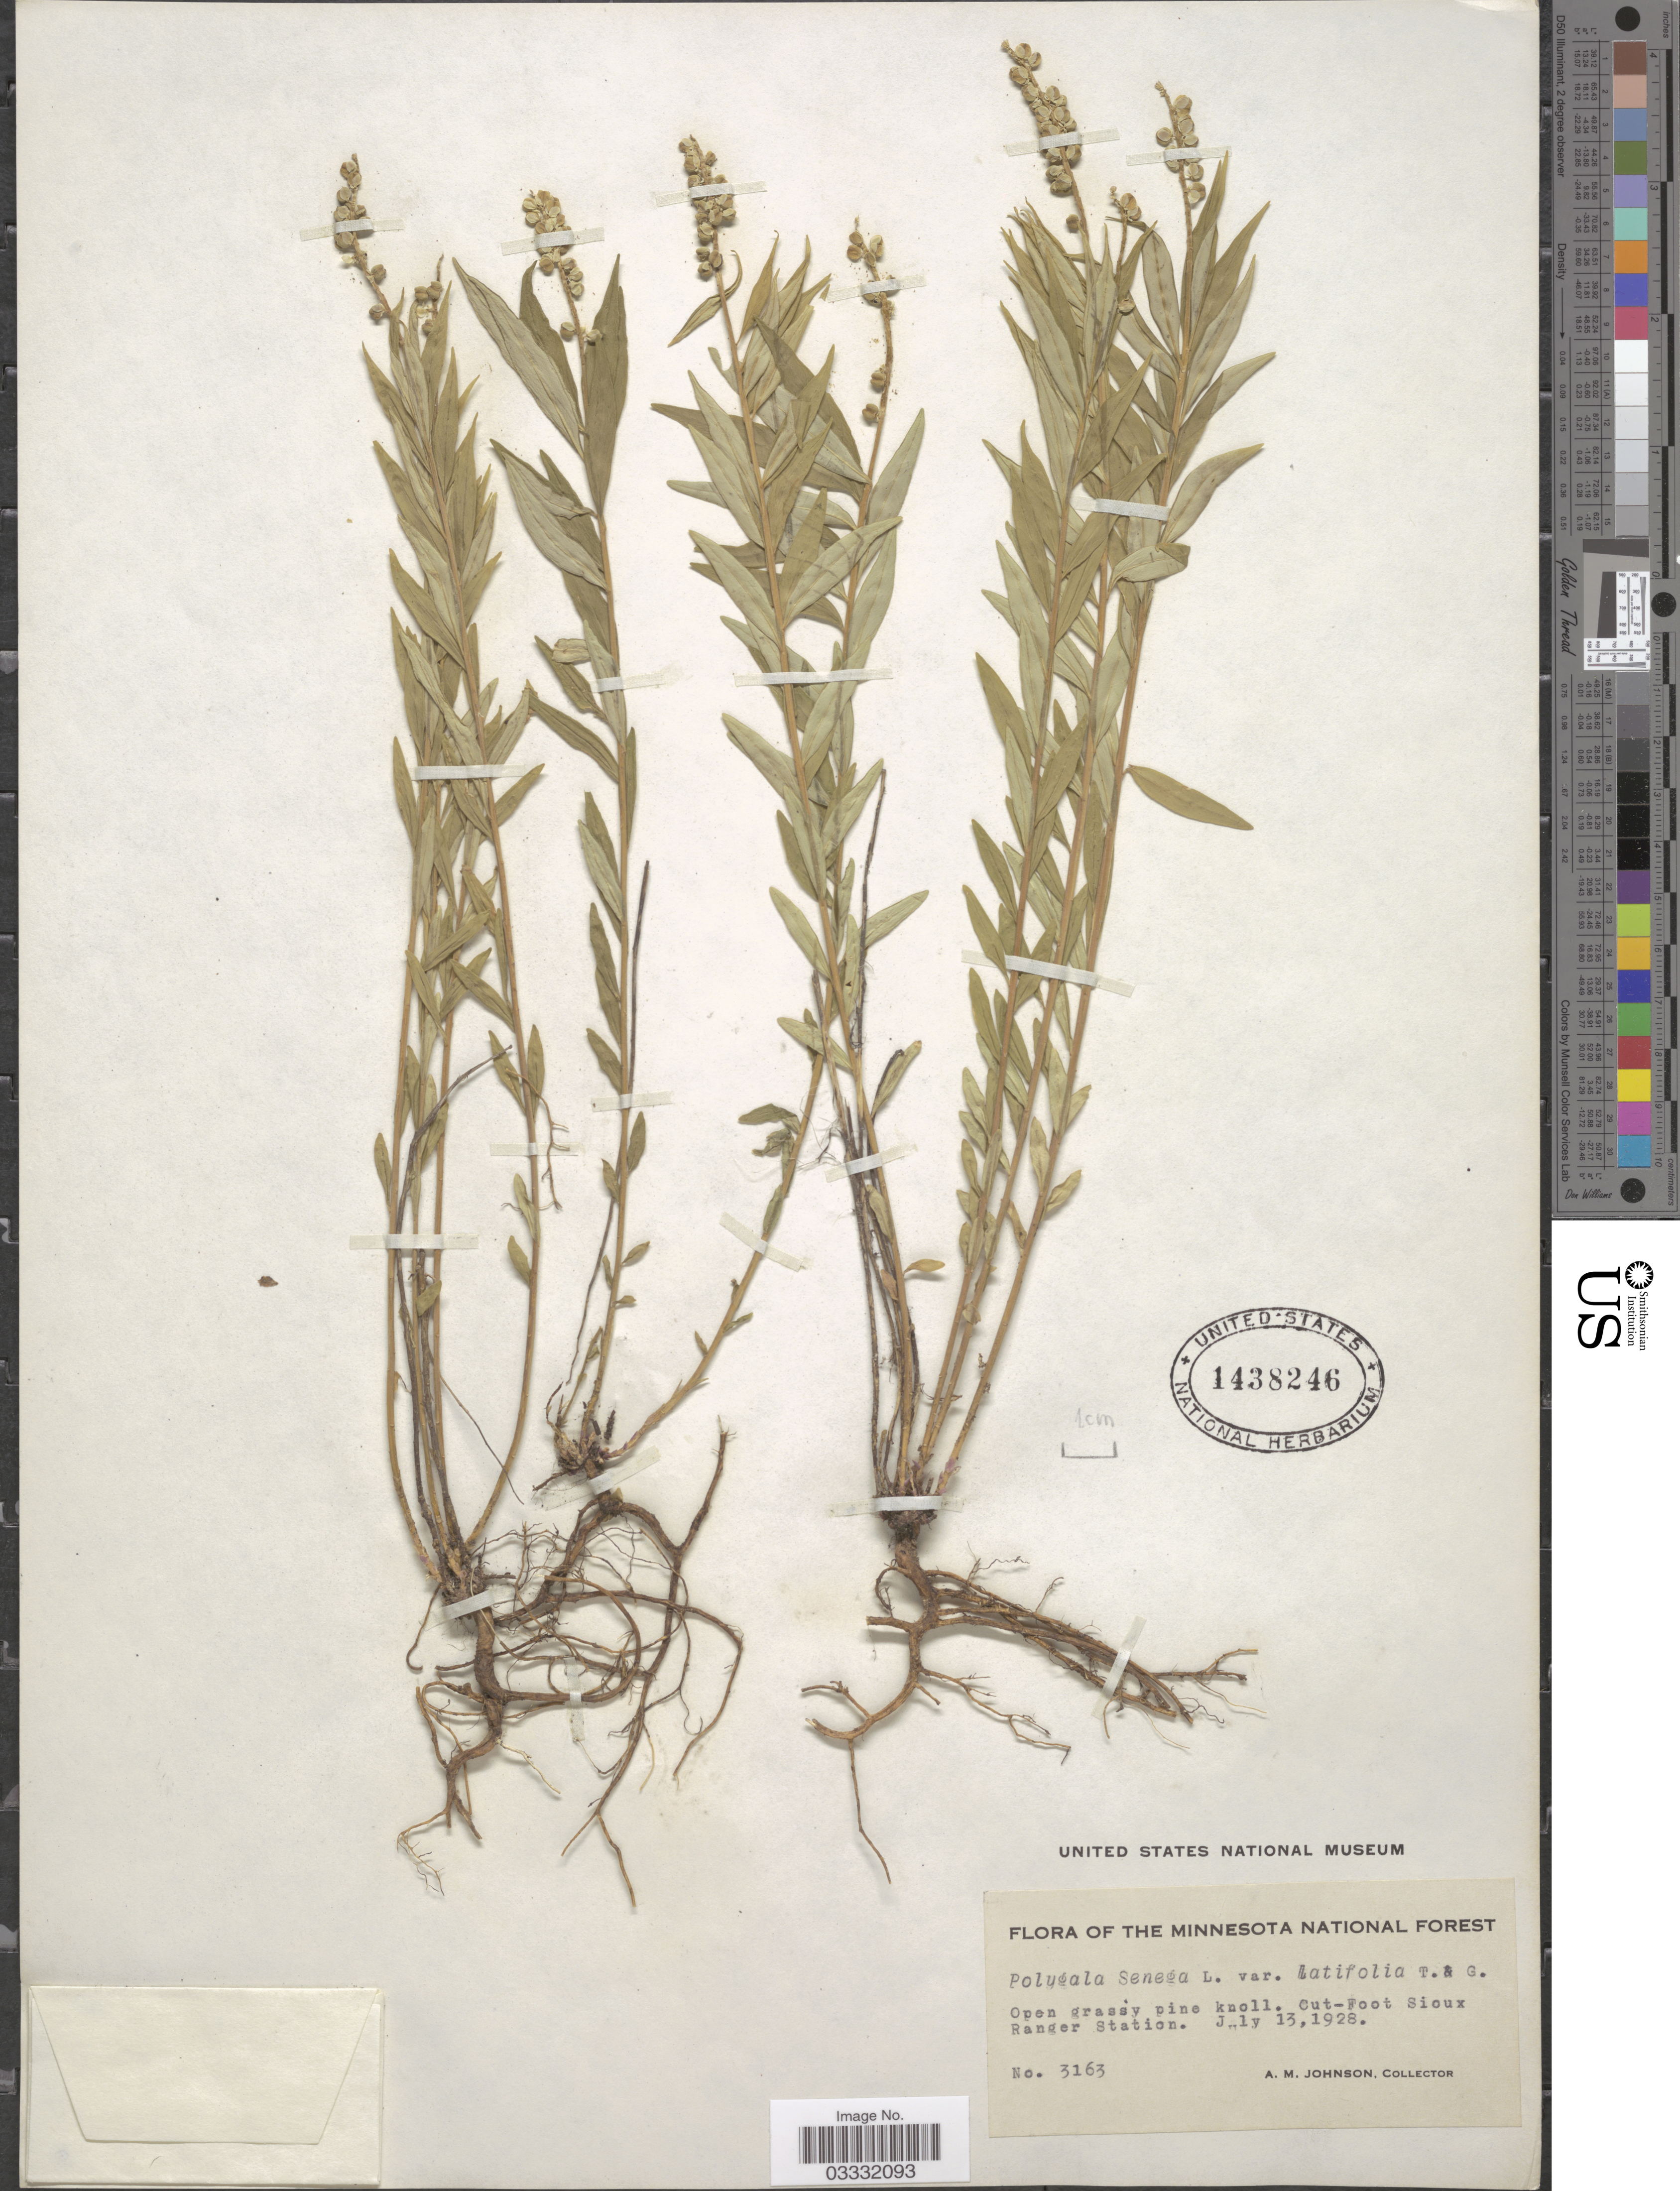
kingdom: Plantae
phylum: Tracheophyta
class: Magnoliopsida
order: Fabales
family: Polygalaceae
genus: Polygala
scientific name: Polygala senega var. latifolia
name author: Torr. & A. Gray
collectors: A. M. Johnson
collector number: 3163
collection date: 1928-07-13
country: United States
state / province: Minnesota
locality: The Minnesota National Forest. Cut-Foot Sioux Ranger Station.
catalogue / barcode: US 1438246